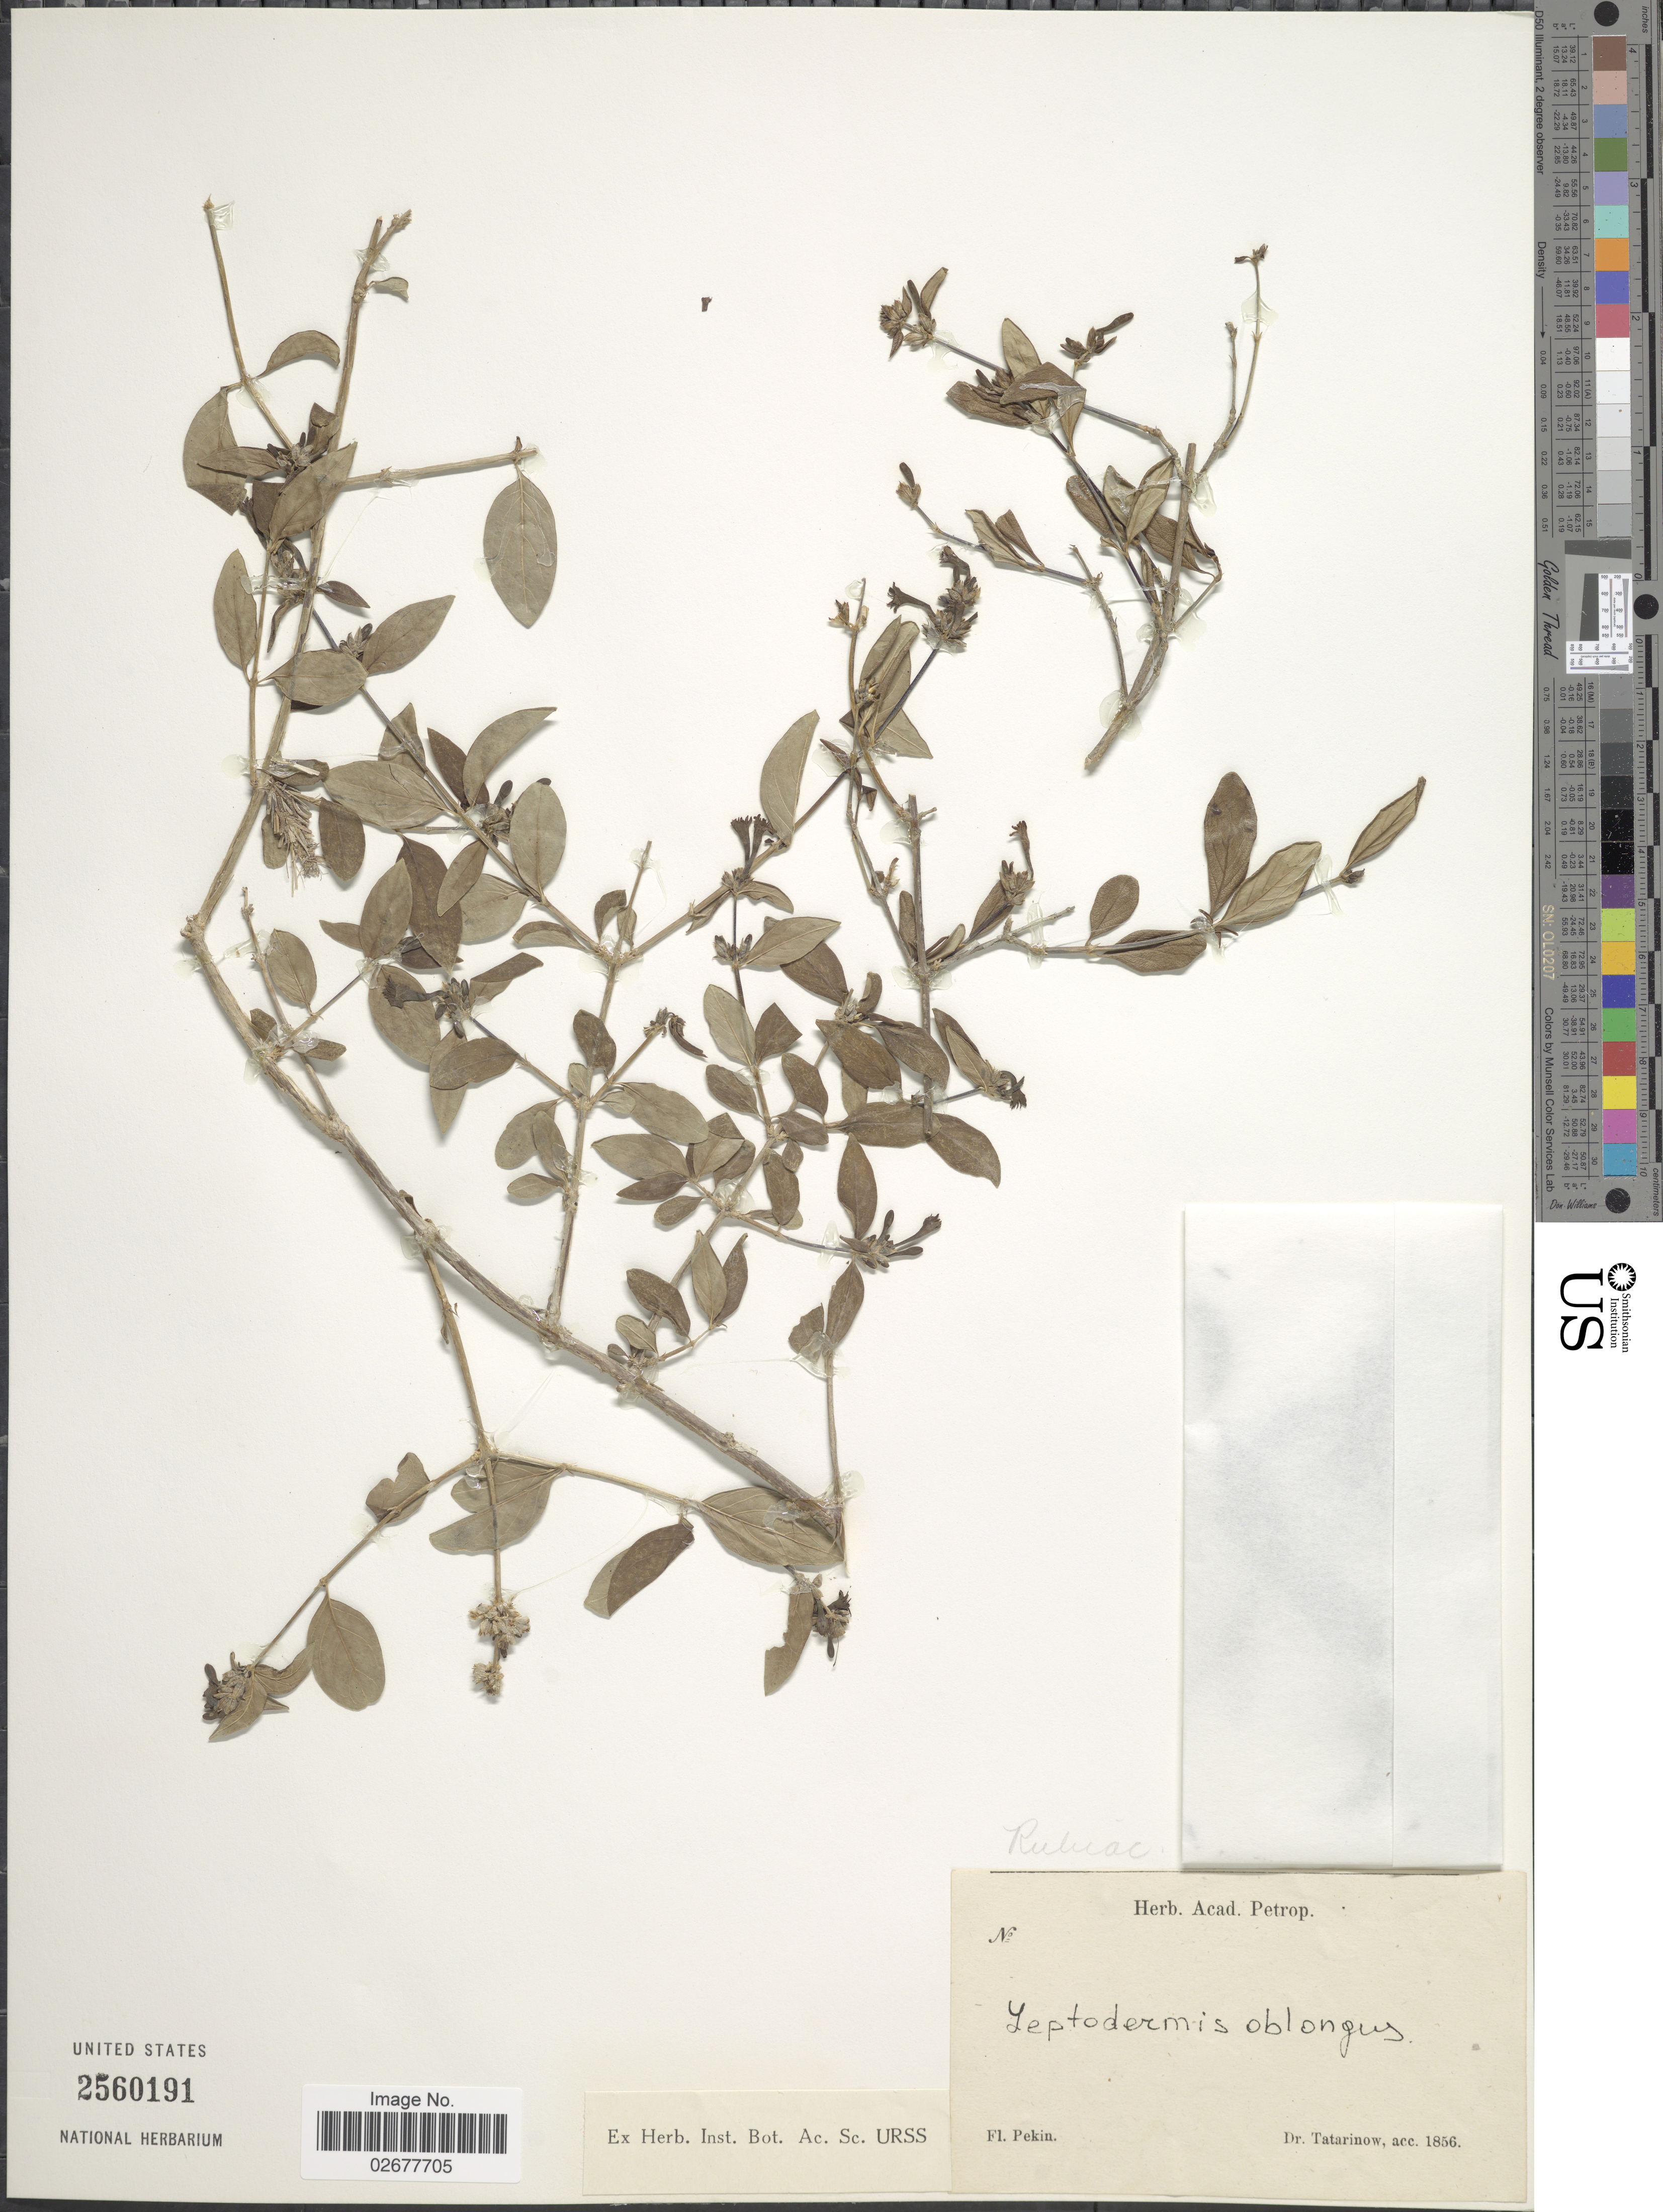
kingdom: Plantae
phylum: Tracheophyta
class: Magnoliopsida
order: Gentianales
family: Rubiaceae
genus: Leptodermis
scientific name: Leptodermis oblonga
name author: Bunge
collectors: -. Tatarinow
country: China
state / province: Beijing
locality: Pekin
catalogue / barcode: US 2560191